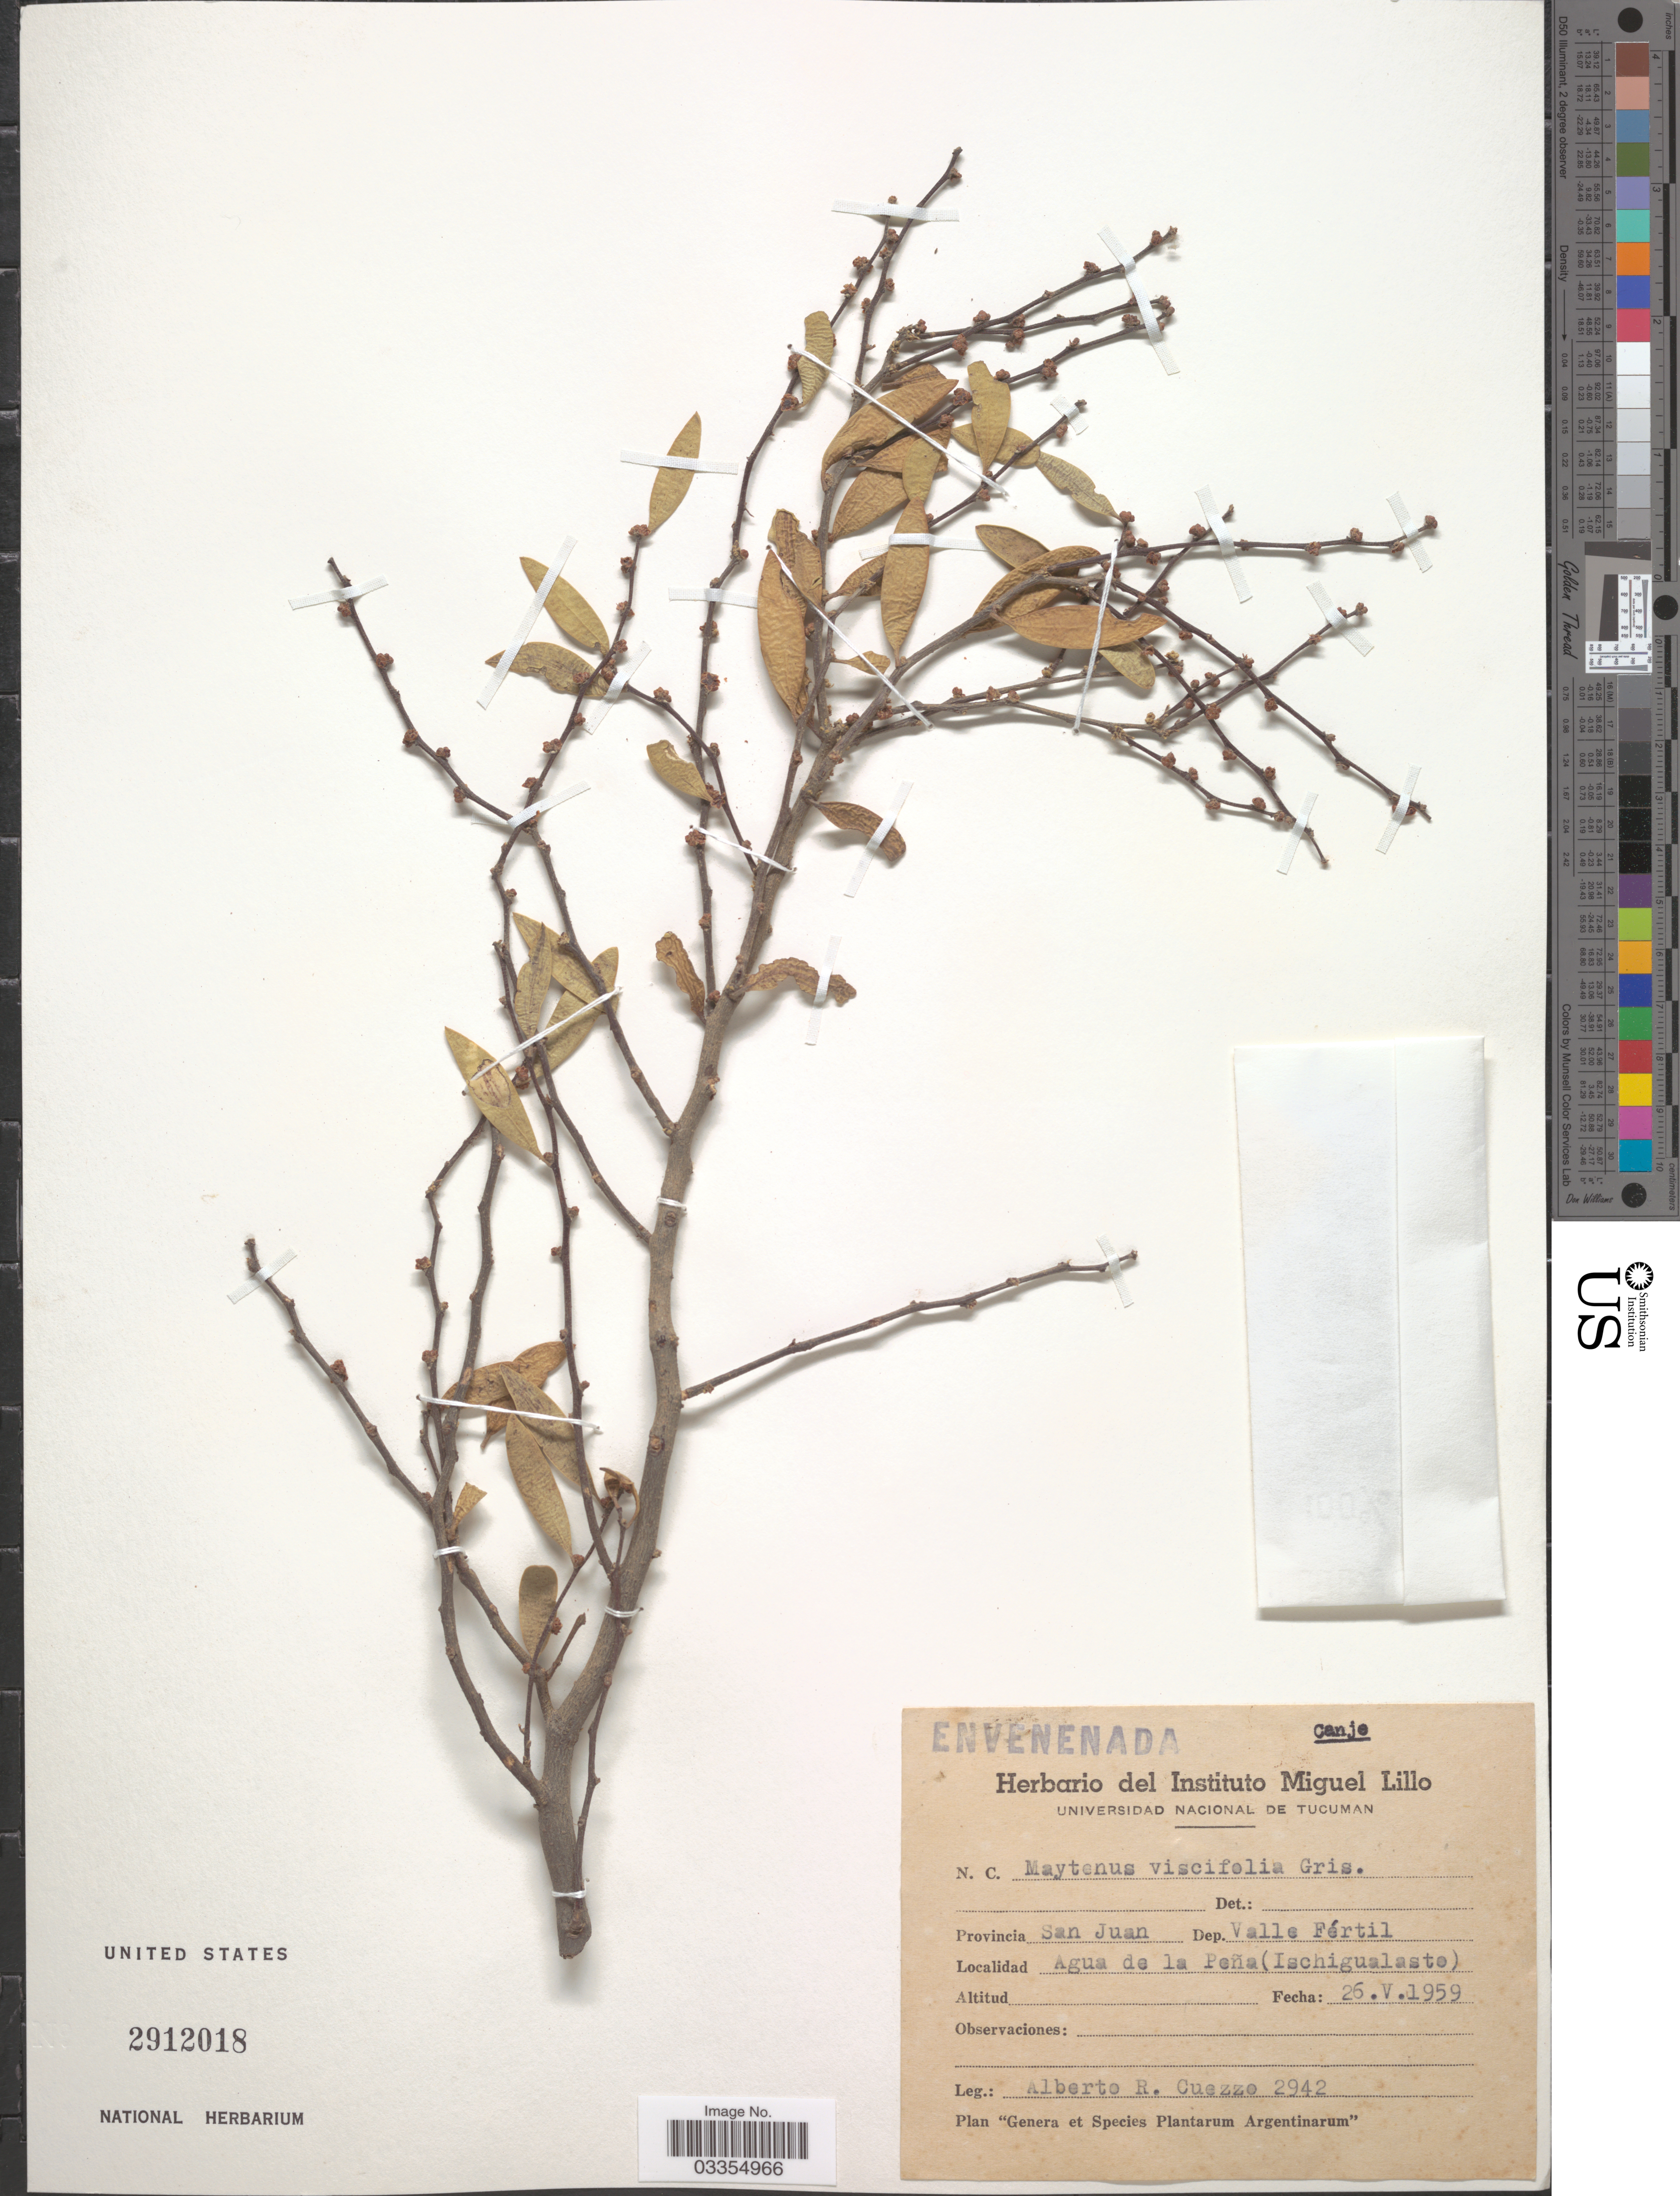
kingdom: Plantae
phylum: Tracheophyta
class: Magnoliopsida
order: Celastrales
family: Celastraceae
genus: Tricerma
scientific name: Tricerma viscifolium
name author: (Griseb.) Lundell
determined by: Strong, Mark T., (BOT), Smithsonian Institution - National Museum of Natural History (UNITED STATES)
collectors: A. Cuezzo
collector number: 2942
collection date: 1959-05-26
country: Argentina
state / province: San Juan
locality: Dep. Valle Fértil. Agua de la Peña (Ischigualaste).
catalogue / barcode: US 2912018